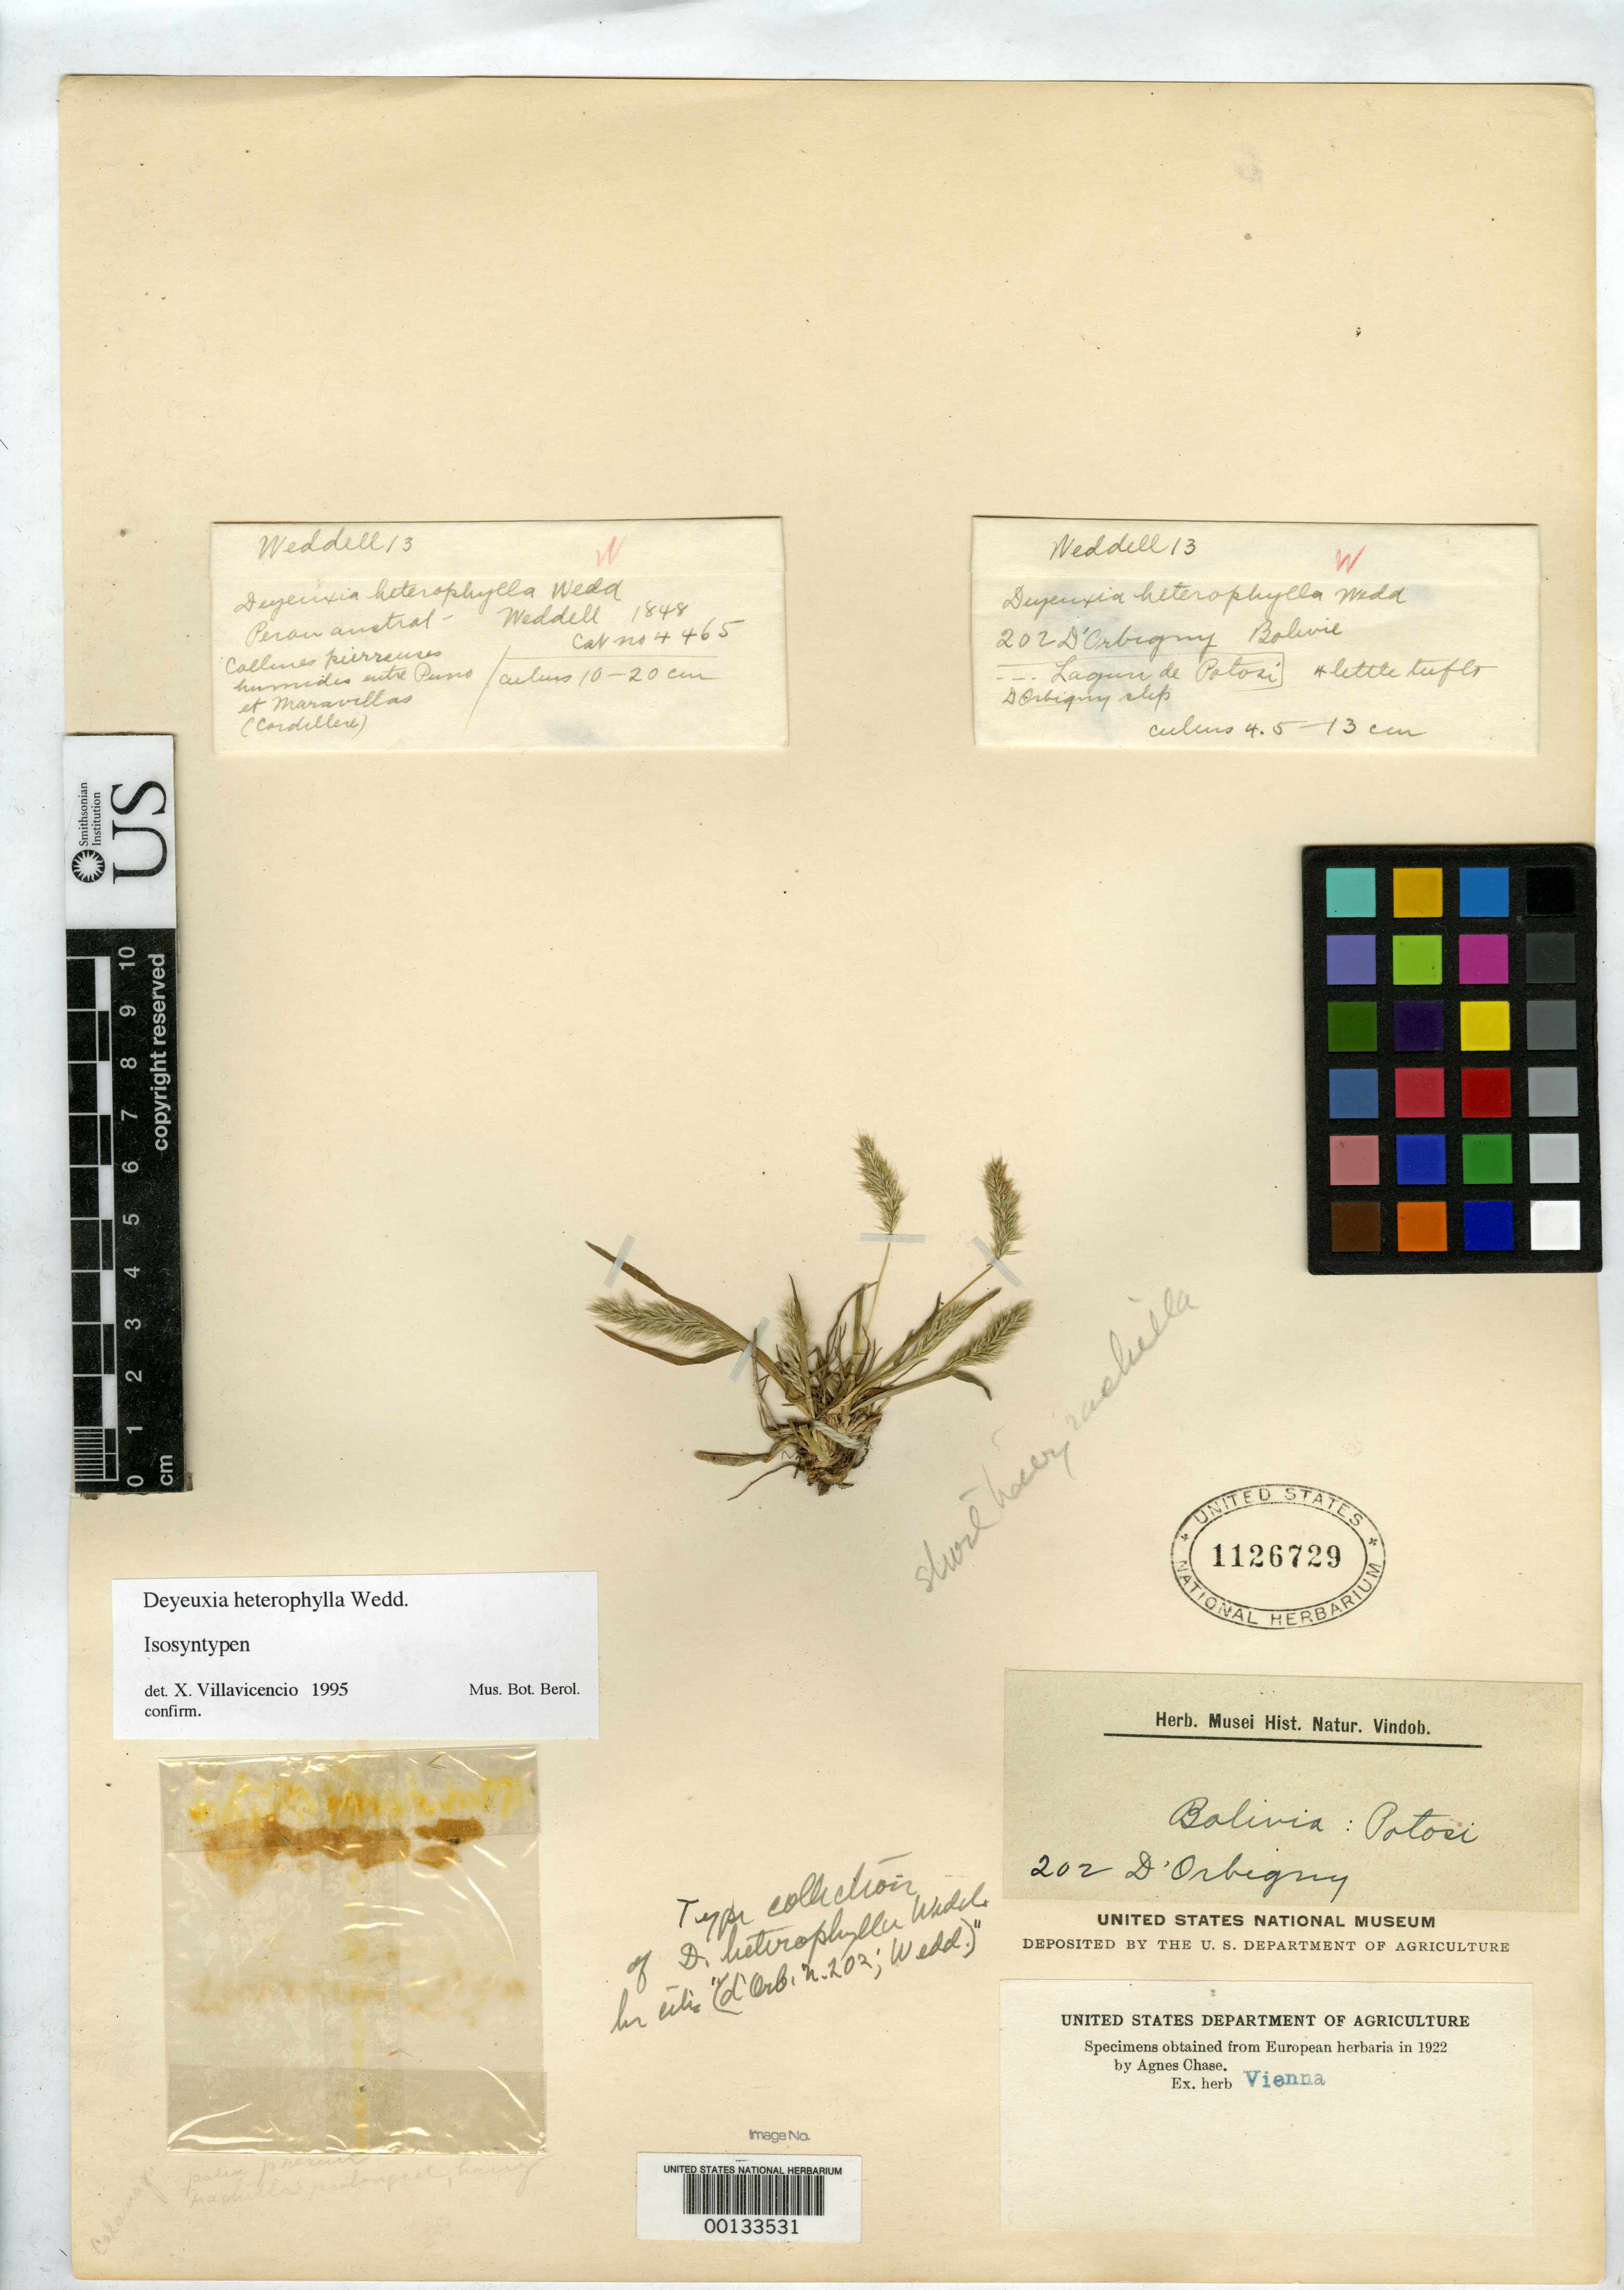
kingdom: Plantae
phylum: Tracheophyta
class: Liliopsida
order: Poales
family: Poaceae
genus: Deyeuxia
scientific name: Deyeuxia heterophylla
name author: Wedd.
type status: Isosyntype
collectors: A. D'Orbigny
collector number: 202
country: Bolivia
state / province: Potosí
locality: Lagun de Potosi.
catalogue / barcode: US 1126729